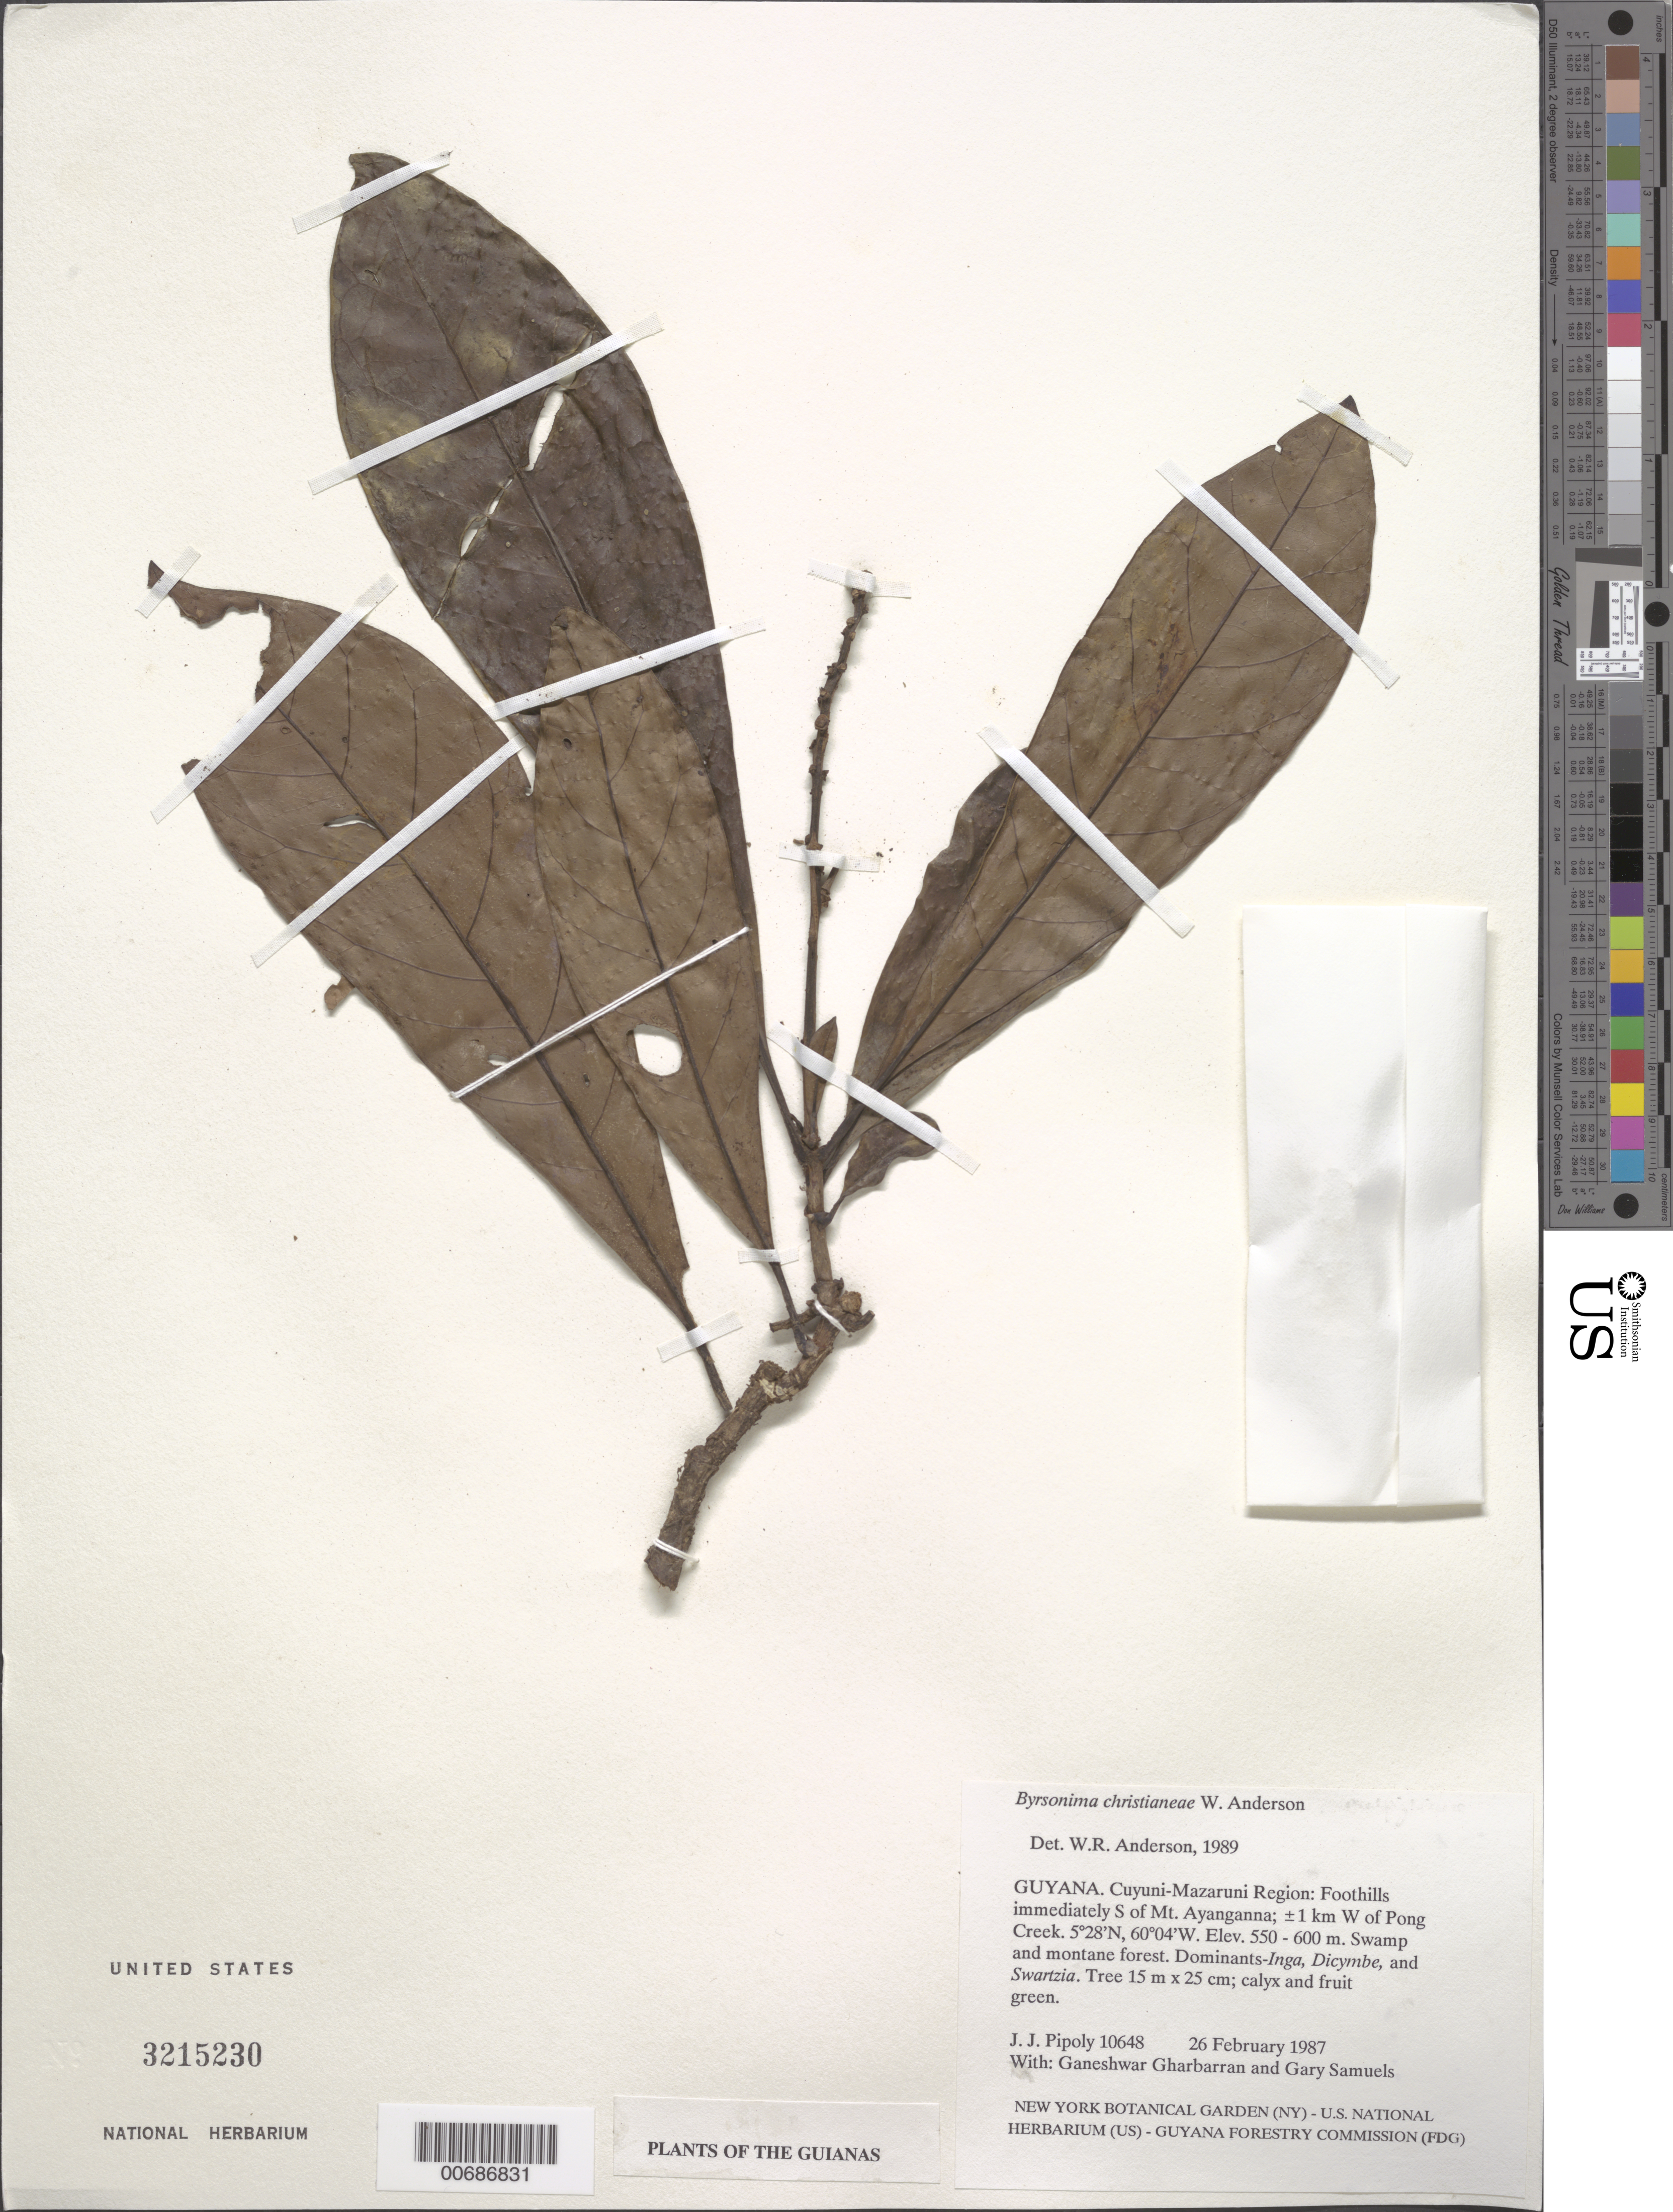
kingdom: Plantae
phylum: Tracheophyta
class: Magnoliopsida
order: Malpighiales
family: Malpighiaceae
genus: Byrsonima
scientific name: Byrsonima christianeae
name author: W.R. Anderson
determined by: Anderson, W. R., (MICH), University of Michigan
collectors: J. J. Pipoly, G. Gharbarran & G. Samuels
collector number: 10648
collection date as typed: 26 February 1987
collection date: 1987-02-26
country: Guyana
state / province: Cuyuni-Mazaruni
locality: Foothills immediately S of Mt. Ayanganna; ±1 km W of Pong Creek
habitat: Swamp and montane forest. Dominants: Inga, Dicymbe, and Swartzia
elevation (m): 550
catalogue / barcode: US 3215230